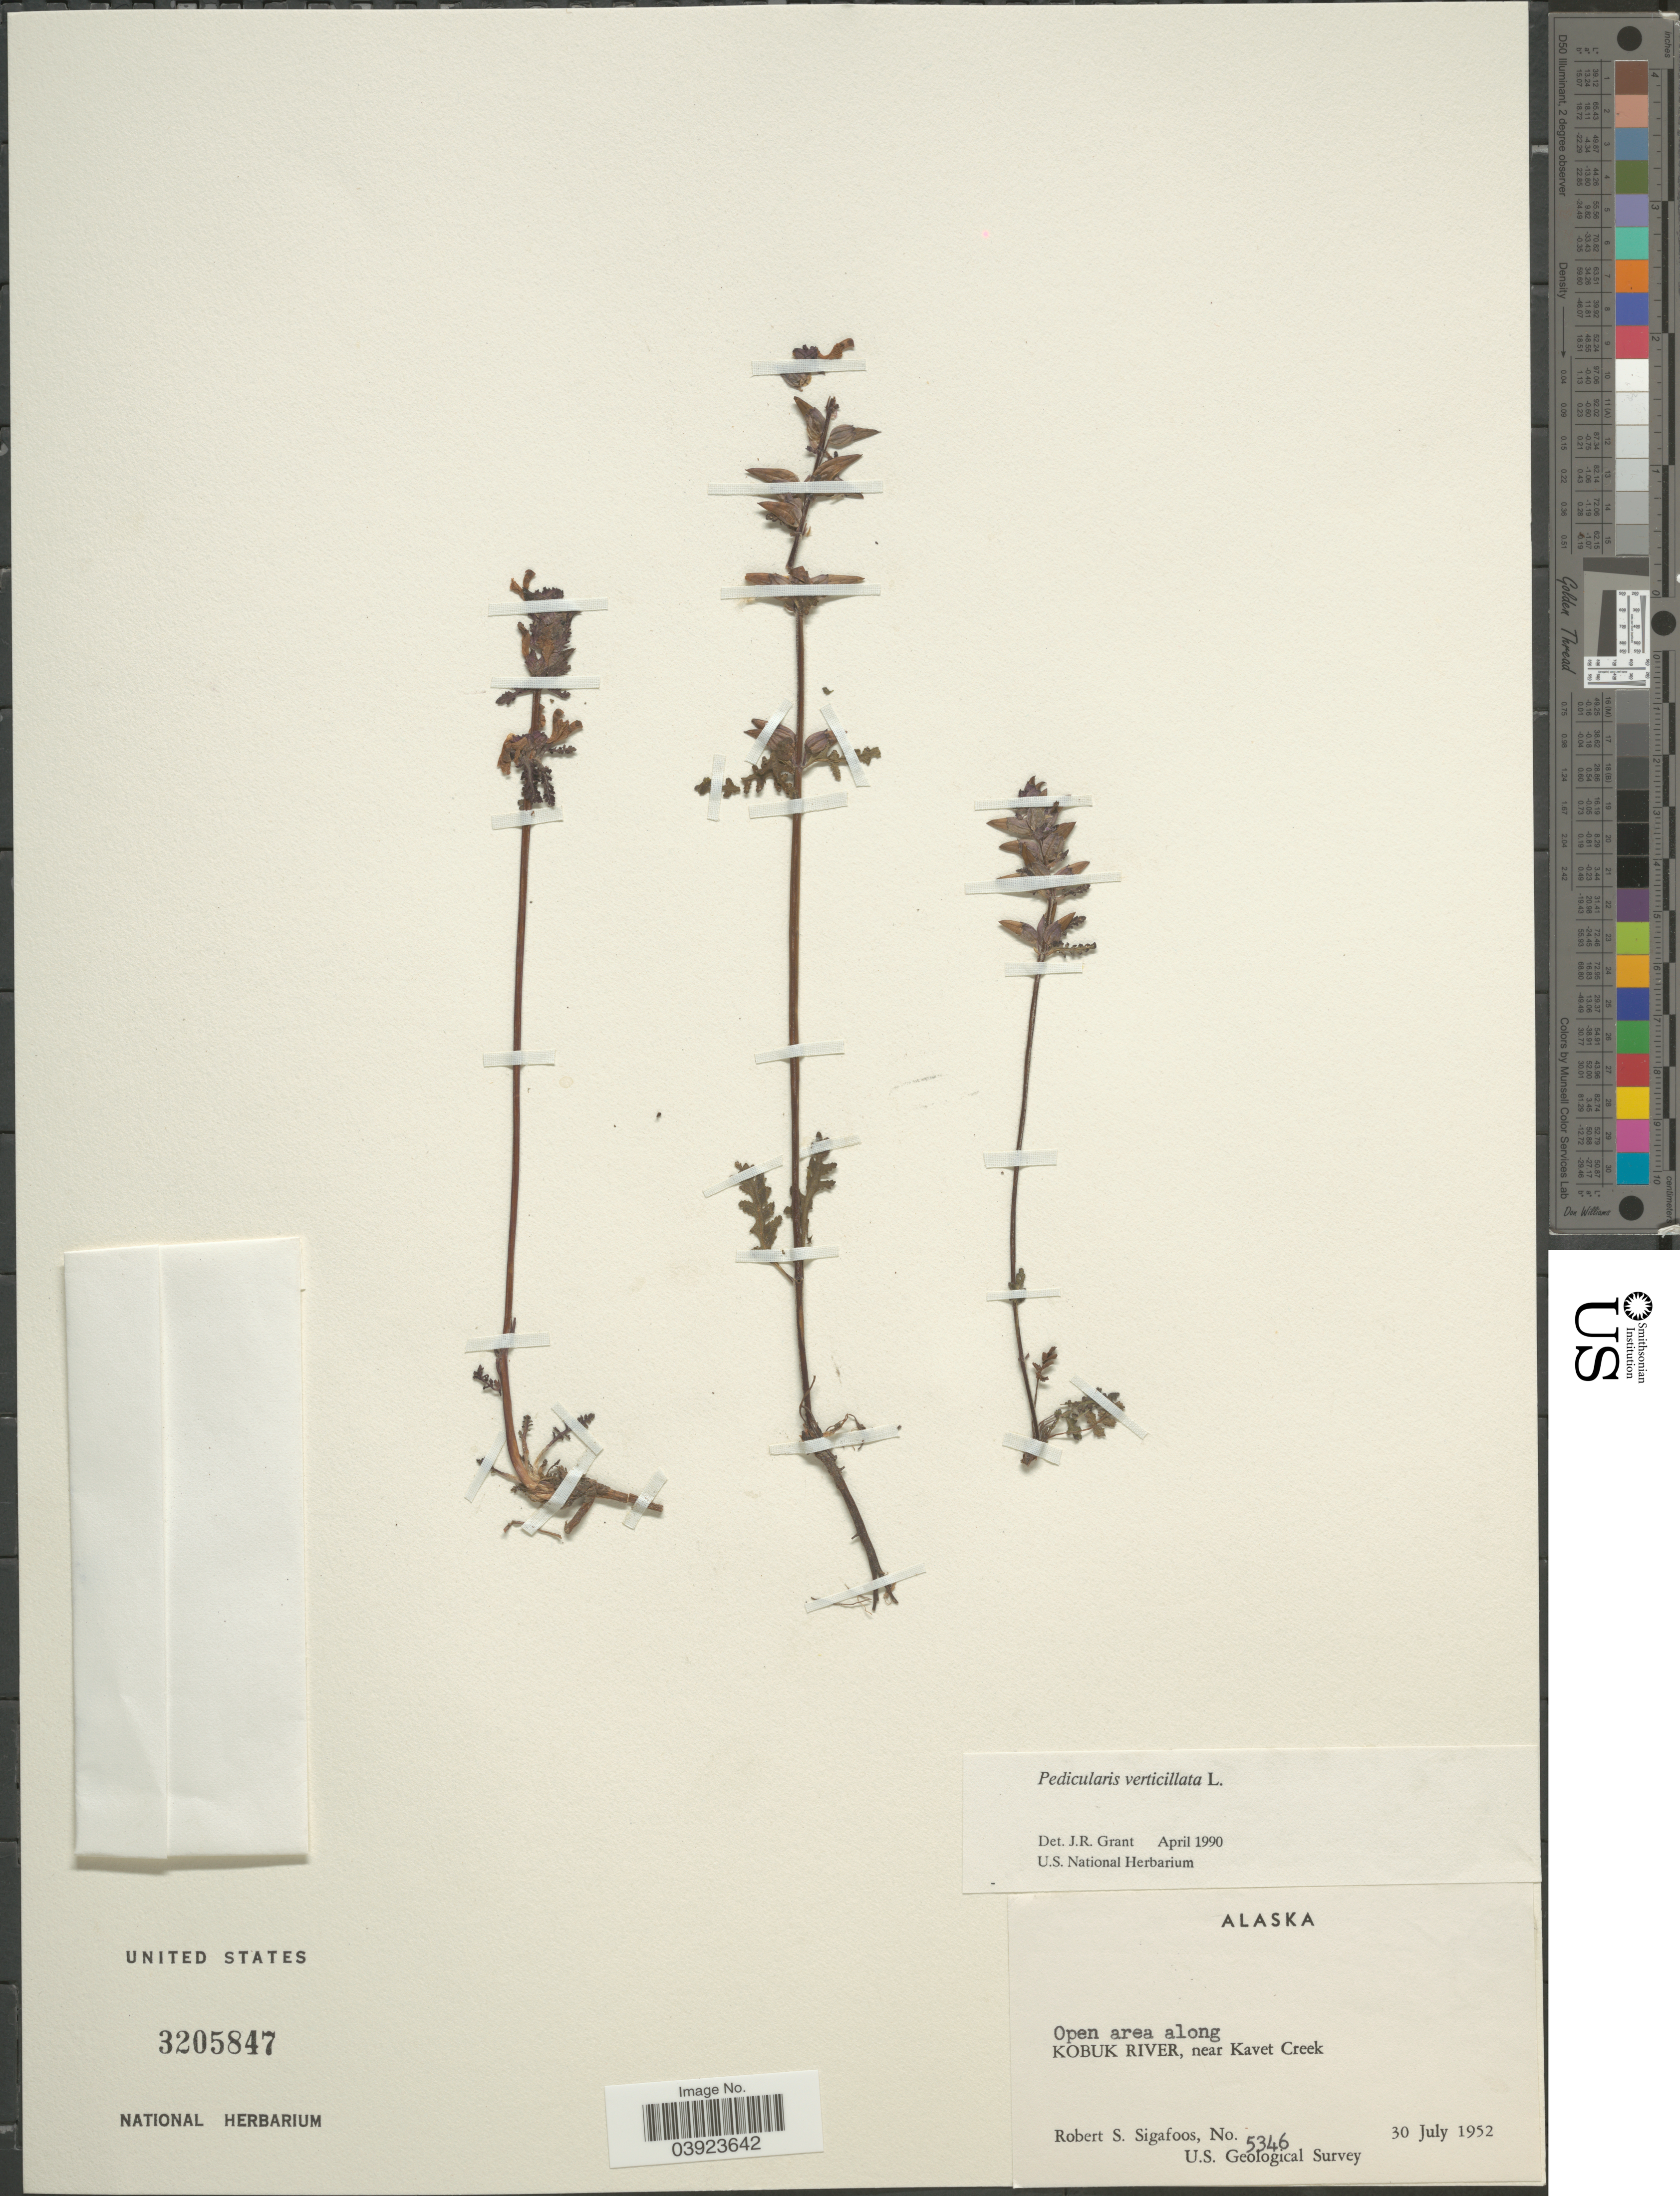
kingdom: Plantae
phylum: Tracheophyta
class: Magnoliopsida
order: Lamiales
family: Orobanchaceae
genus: Pedicularis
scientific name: Pedicularis verticillata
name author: L.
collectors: R. Sigafoos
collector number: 5346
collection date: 1952-07-30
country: United States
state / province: Alaska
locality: Open area along Kobuk River, near Kavet Creek.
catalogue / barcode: US 3205847